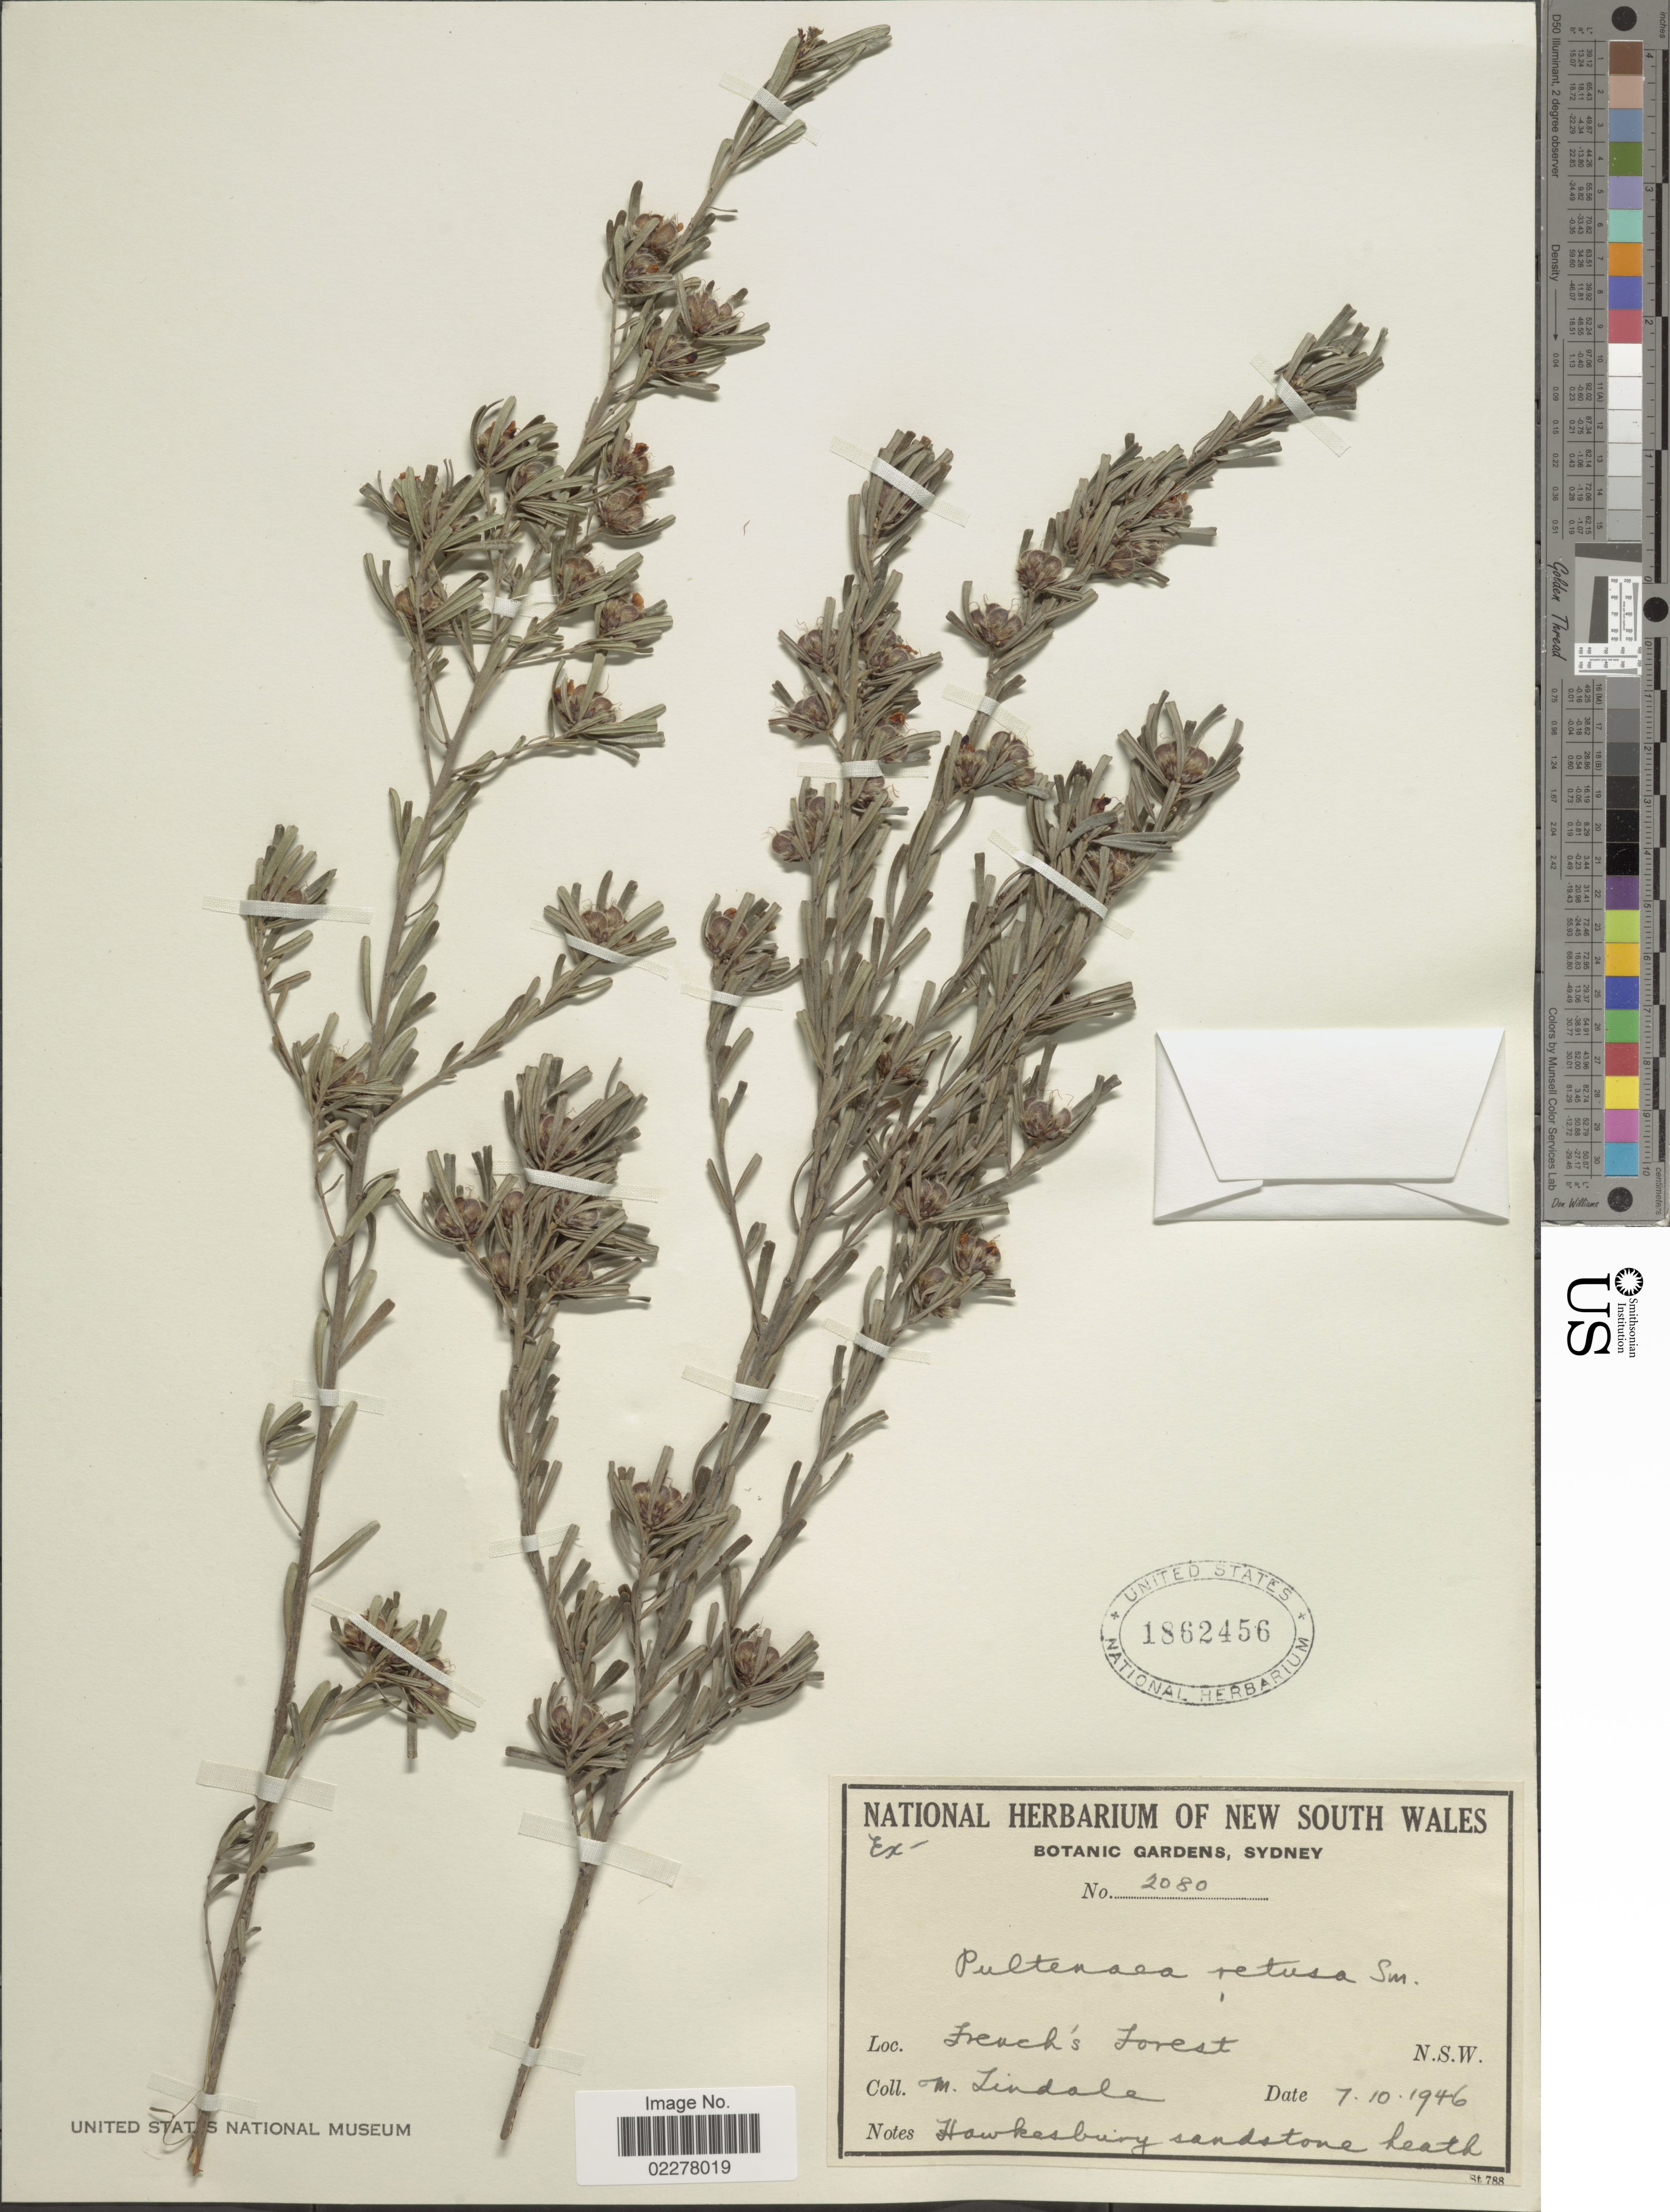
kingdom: Plantae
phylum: Tracheophyta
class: Magnoliopsida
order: Fabales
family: Fabaceae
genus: Pultenaea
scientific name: Pultenaea retusa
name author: Sm.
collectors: M. D. Tindale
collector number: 2080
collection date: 1946-10-07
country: Australia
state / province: New South Wales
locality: French Forest. N.S.W.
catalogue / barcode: US 1862456